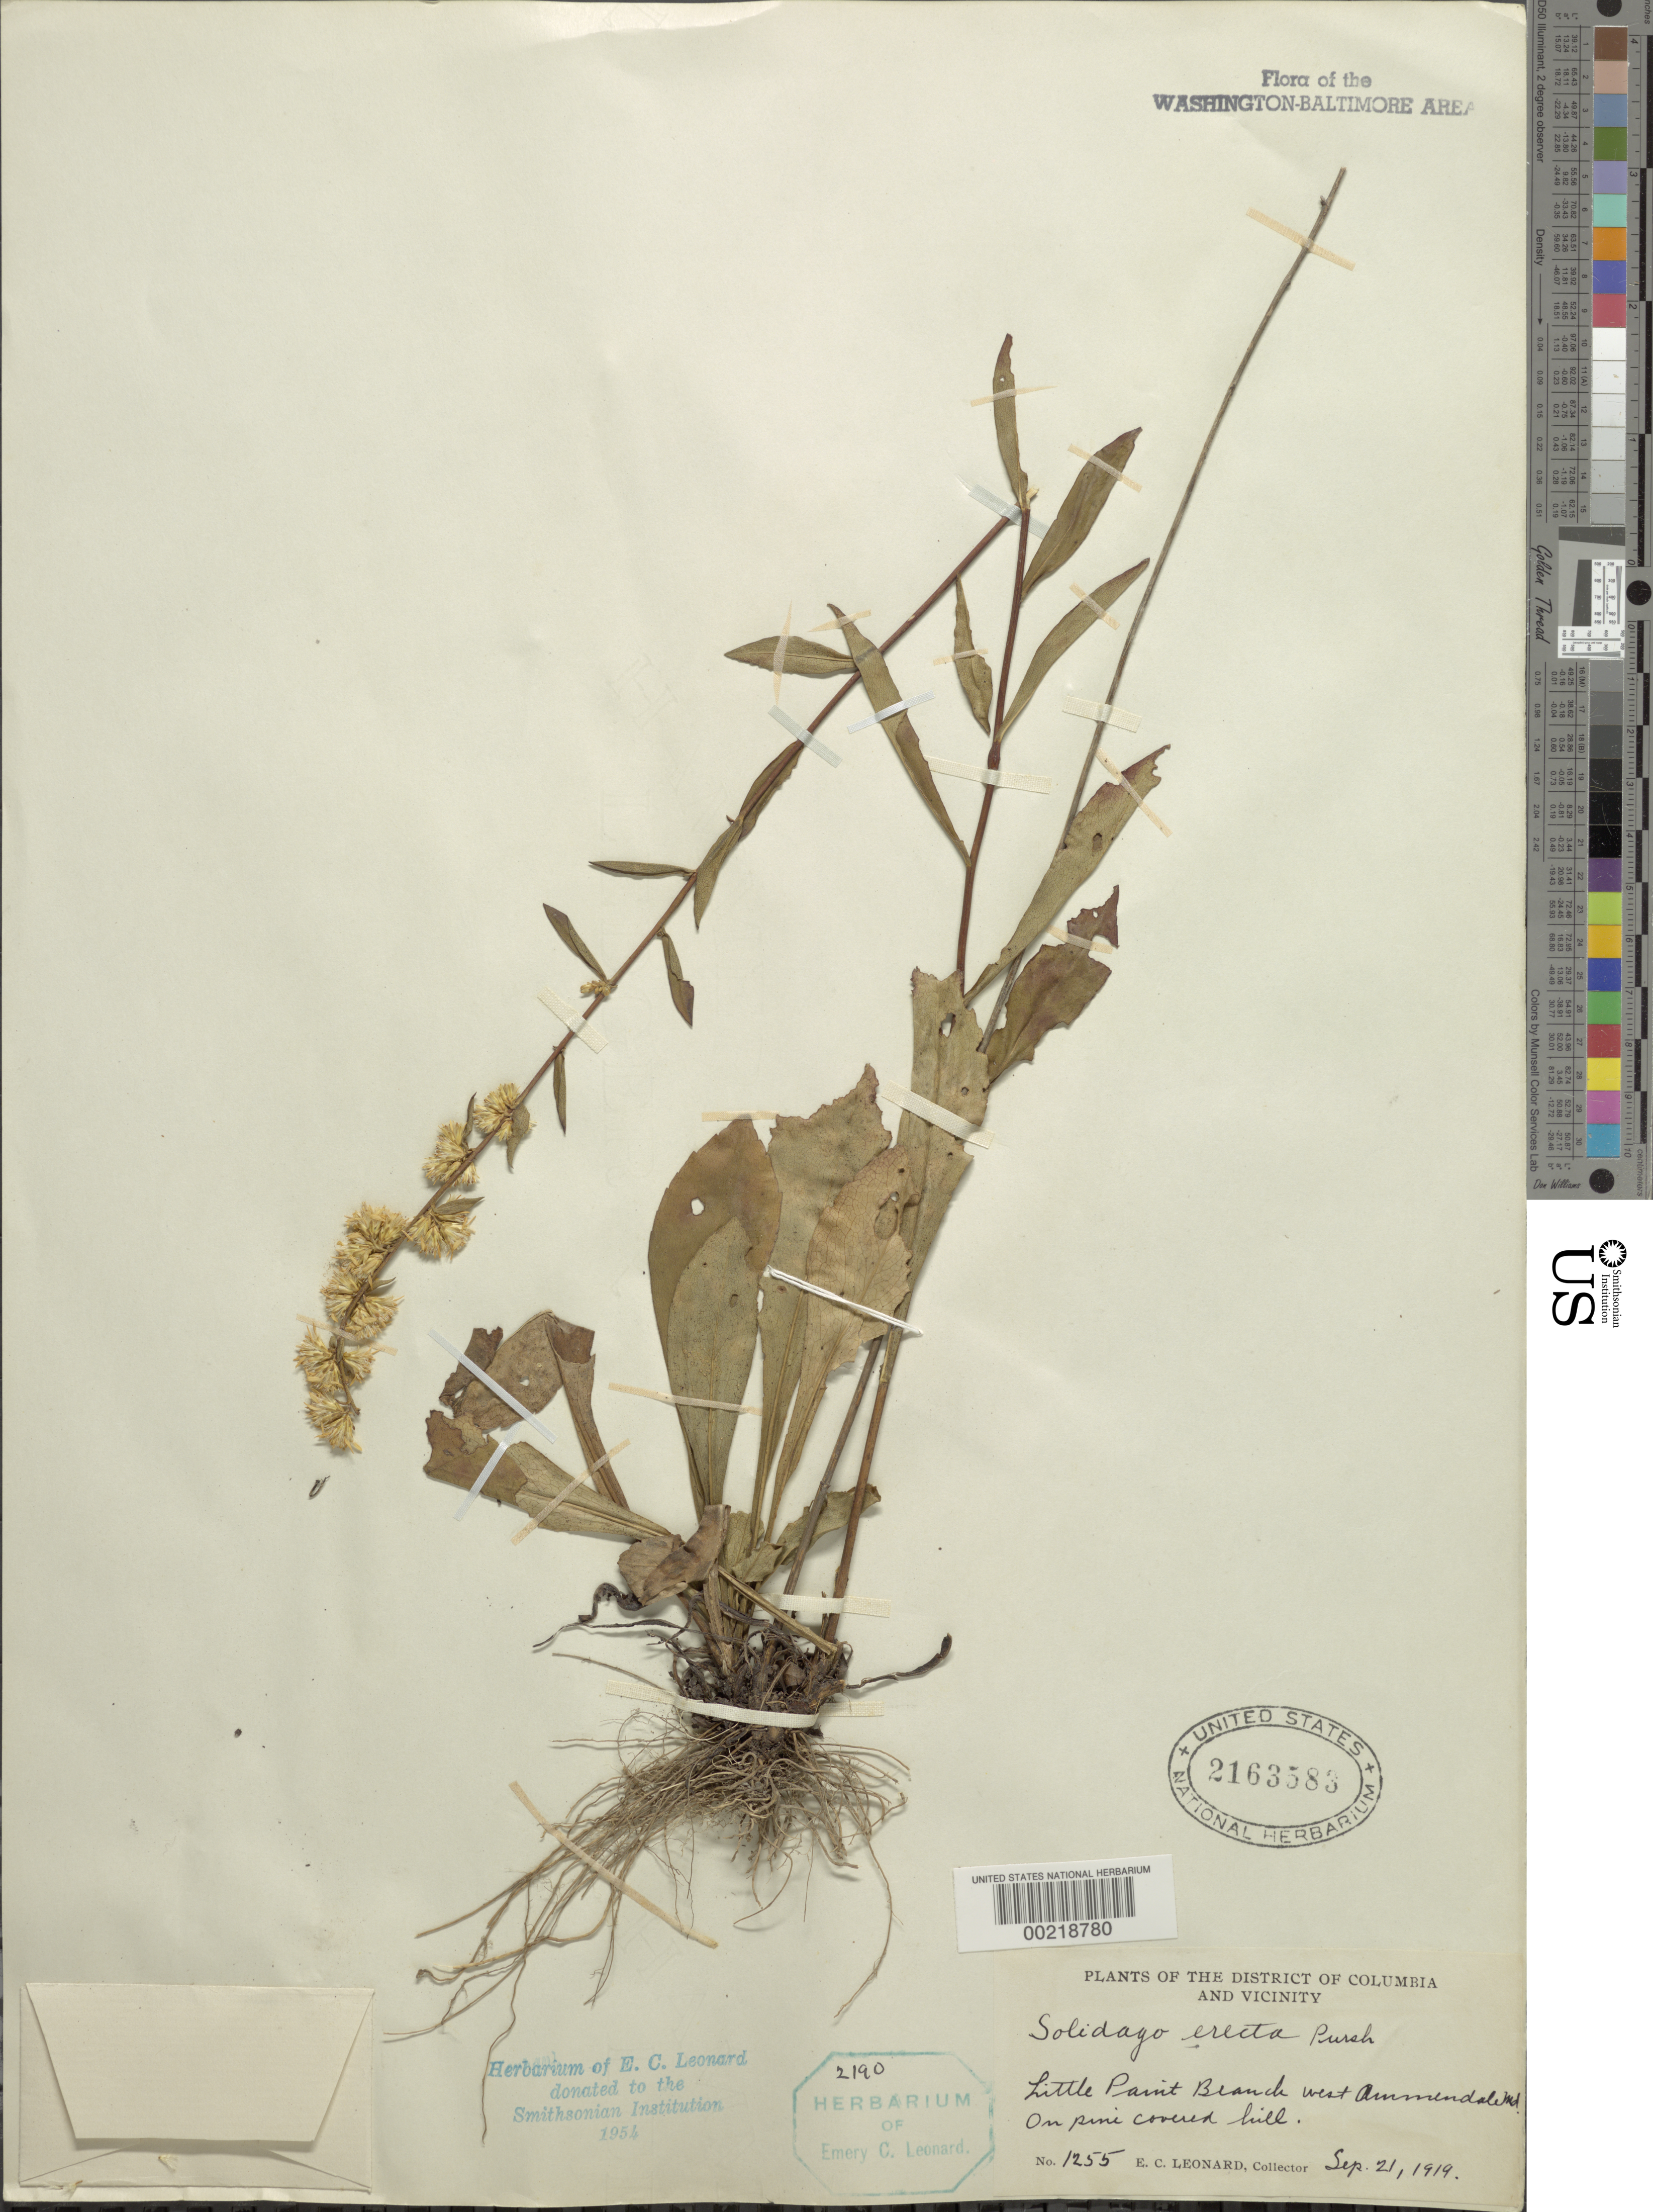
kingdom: Plantae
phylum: Tracheophyta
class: Magnoliopsida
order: Asterales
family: Asteraceae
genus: Solidago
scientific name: Solidago erecta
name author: Pursh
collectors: E. C. Leonard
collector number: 1257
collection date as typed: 21 Sep 1919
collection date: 1919-09-21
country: United States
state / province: Maryland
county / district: Prince George's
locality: Little Paint Branch west Ammendale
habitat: Pine covered hill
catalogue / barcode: US 2163583